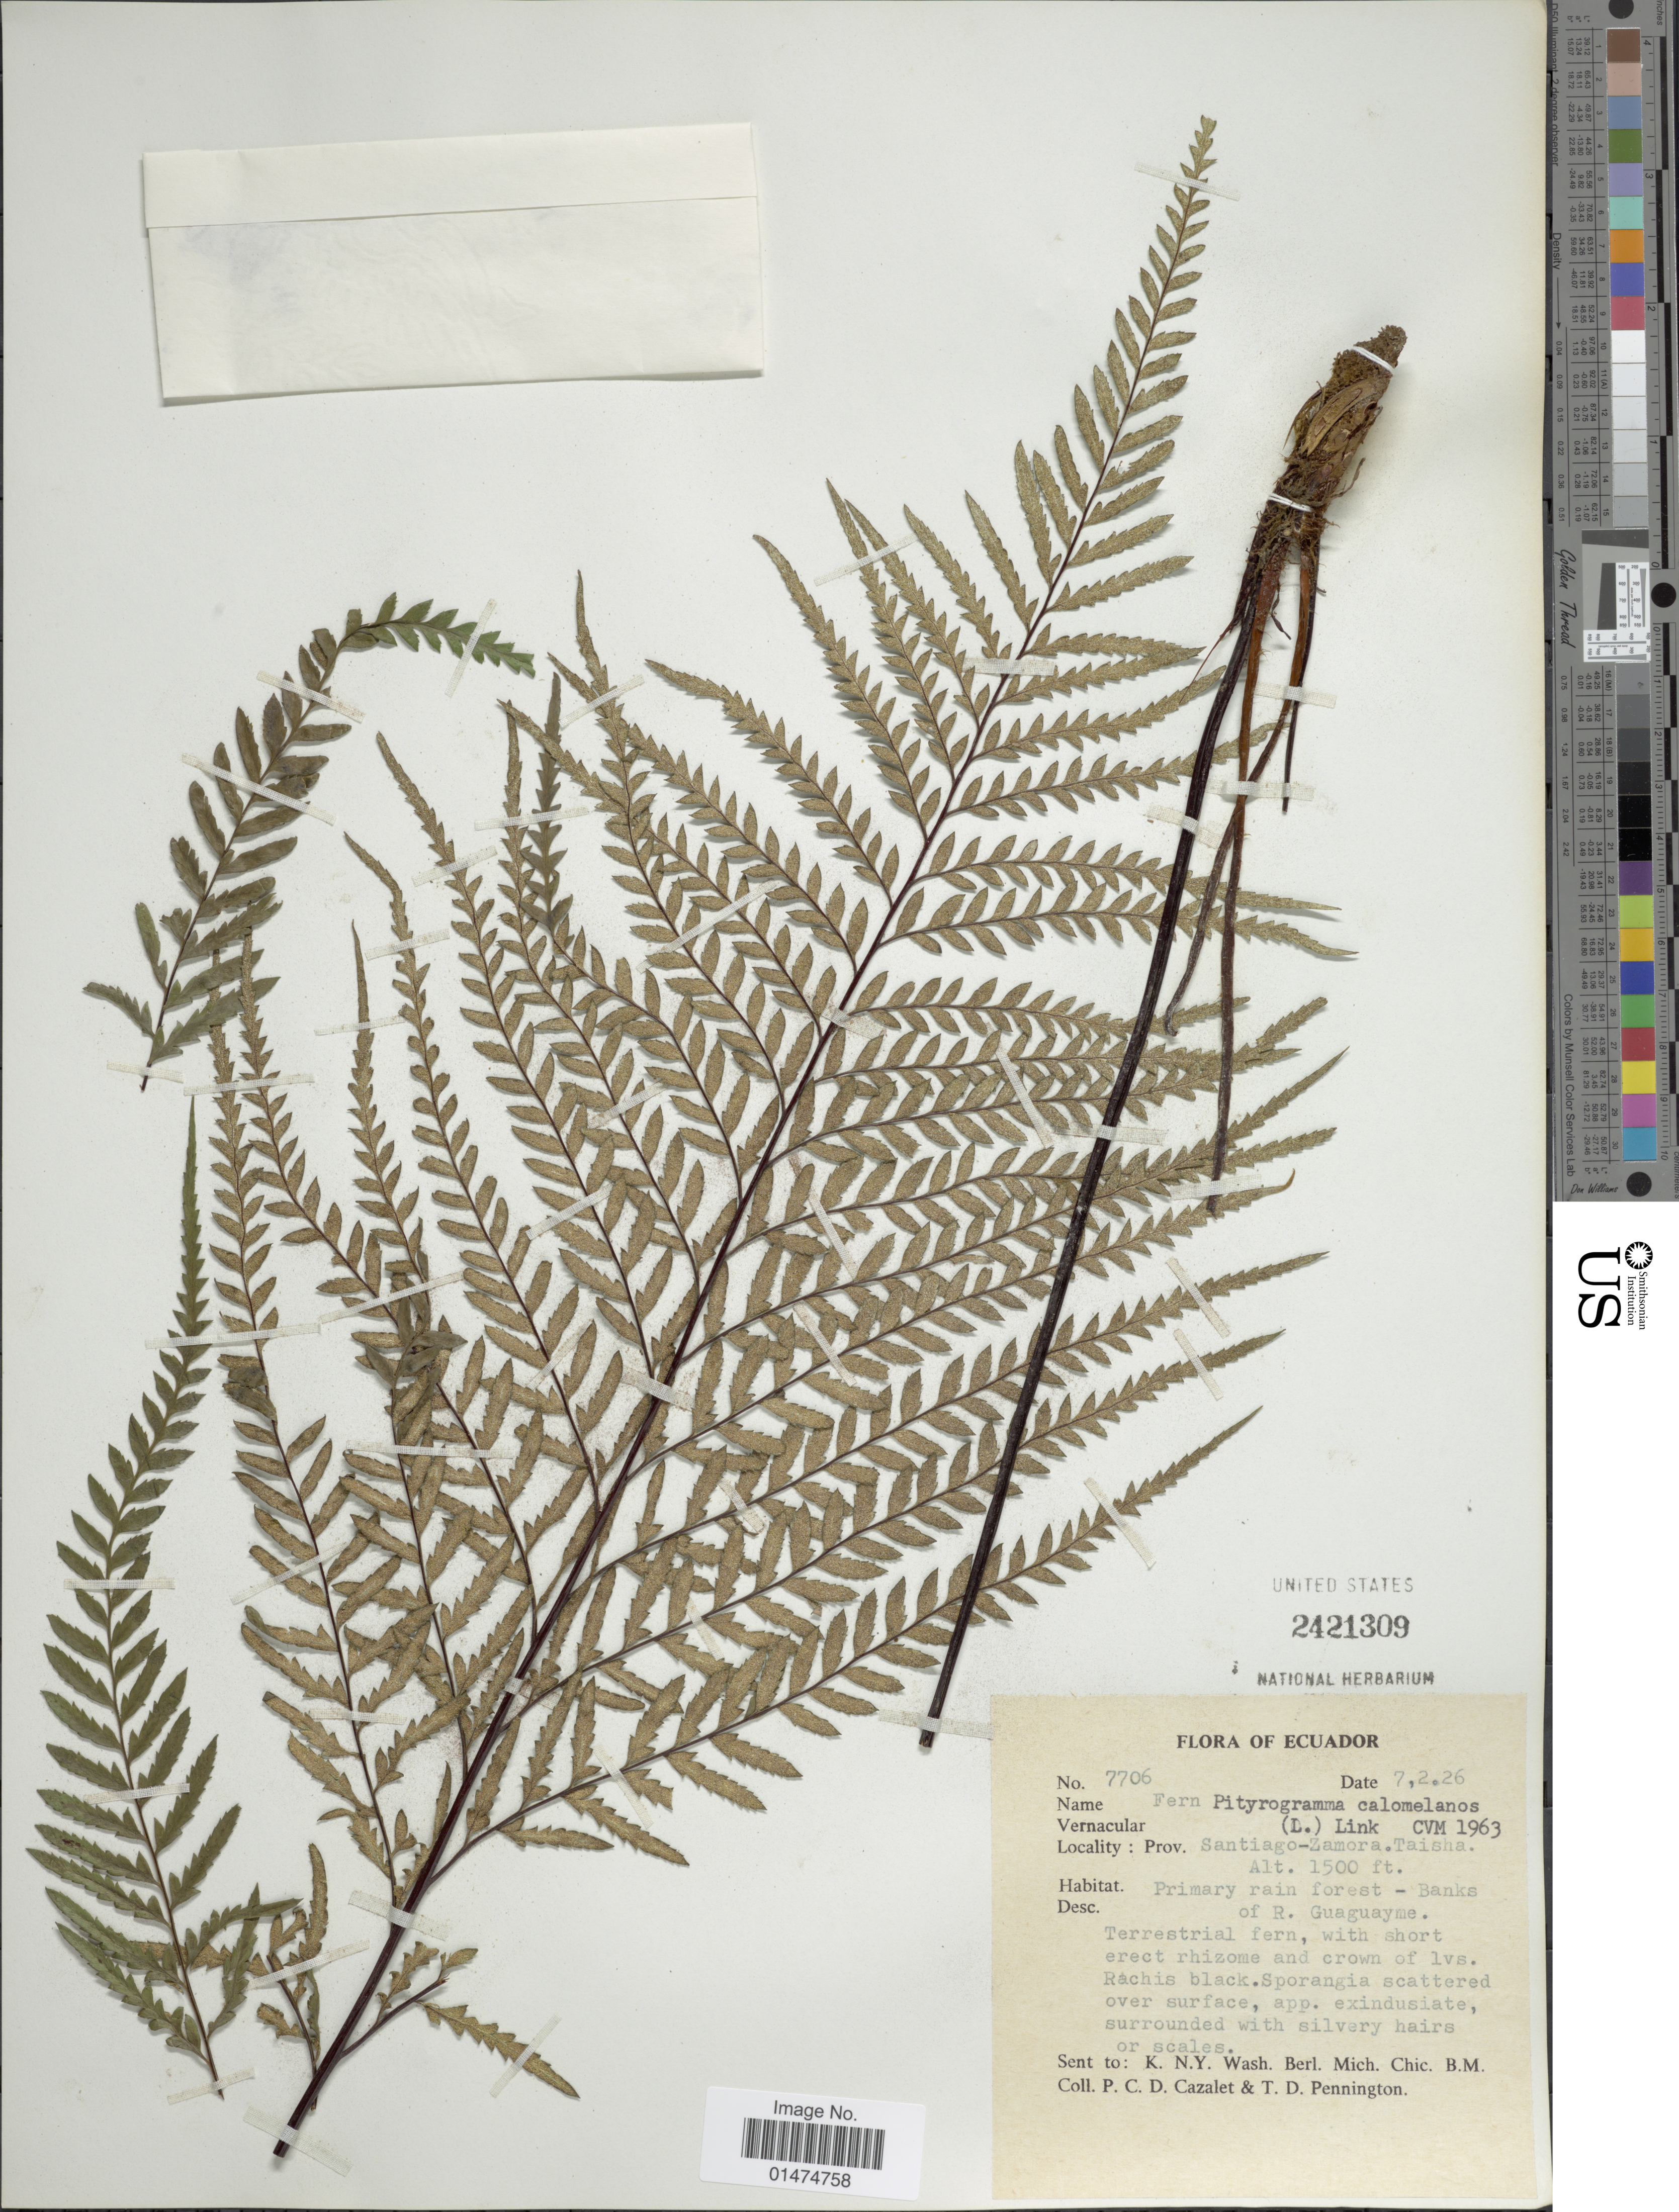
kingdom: Plantae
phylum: Tracheophyta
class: Polypodiopsida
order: Polypodiales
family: Pteridaceae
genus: Pityrogramma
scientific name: Pityrogramma calomelanos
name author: (L.) Link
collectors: P. C. D. Cazalet & T. D. Pennington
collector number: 7706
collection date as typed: Transcribed d/m/y: 7/2/26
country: Ecuador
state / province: Zamora-Chinchipe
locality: Santiago-Zamora.Taisha.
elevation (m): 457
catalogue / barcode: US 2421309